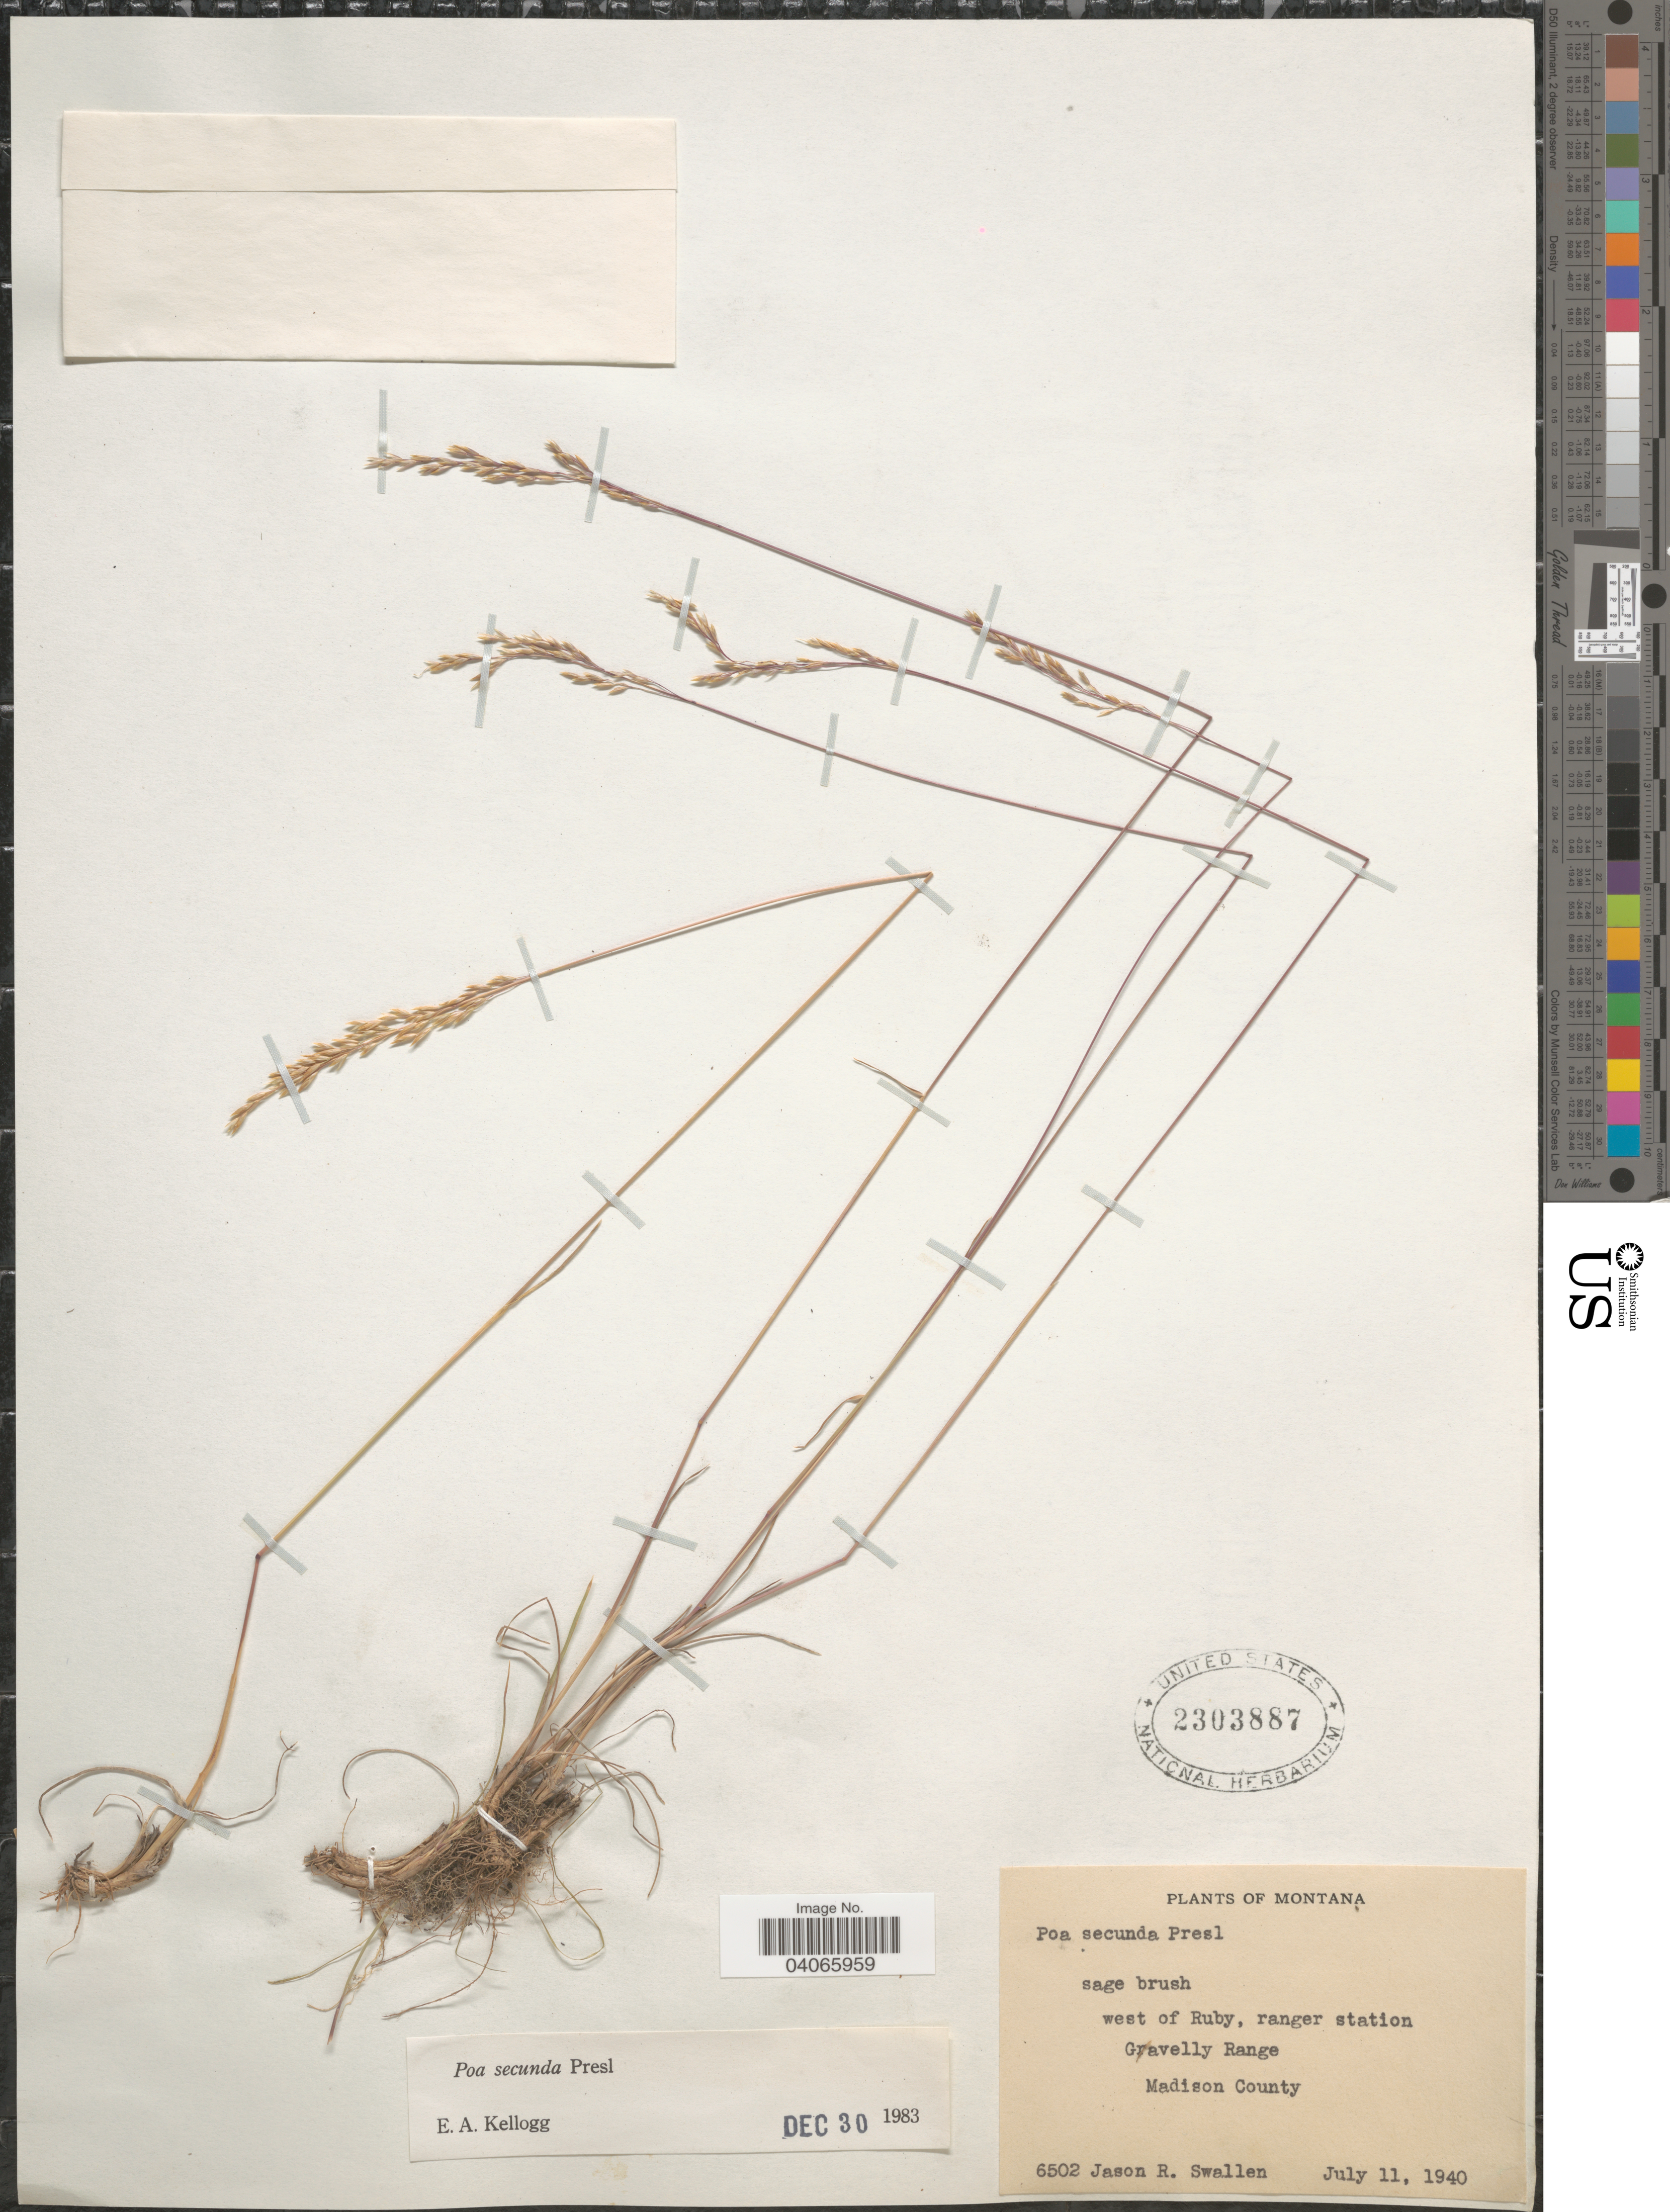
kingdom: Plantae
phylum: Tracheophyta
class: Liliopsida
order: Poales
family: Poaceae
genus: Poa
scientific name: Poa secunda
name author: J. Presl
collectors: J. R. Swallen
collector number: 6502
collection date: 1940-07-11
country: United States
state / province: Montana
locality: West of Ruby, ranger station. Gravelly Range. Madison County.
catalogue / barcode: US 2303887